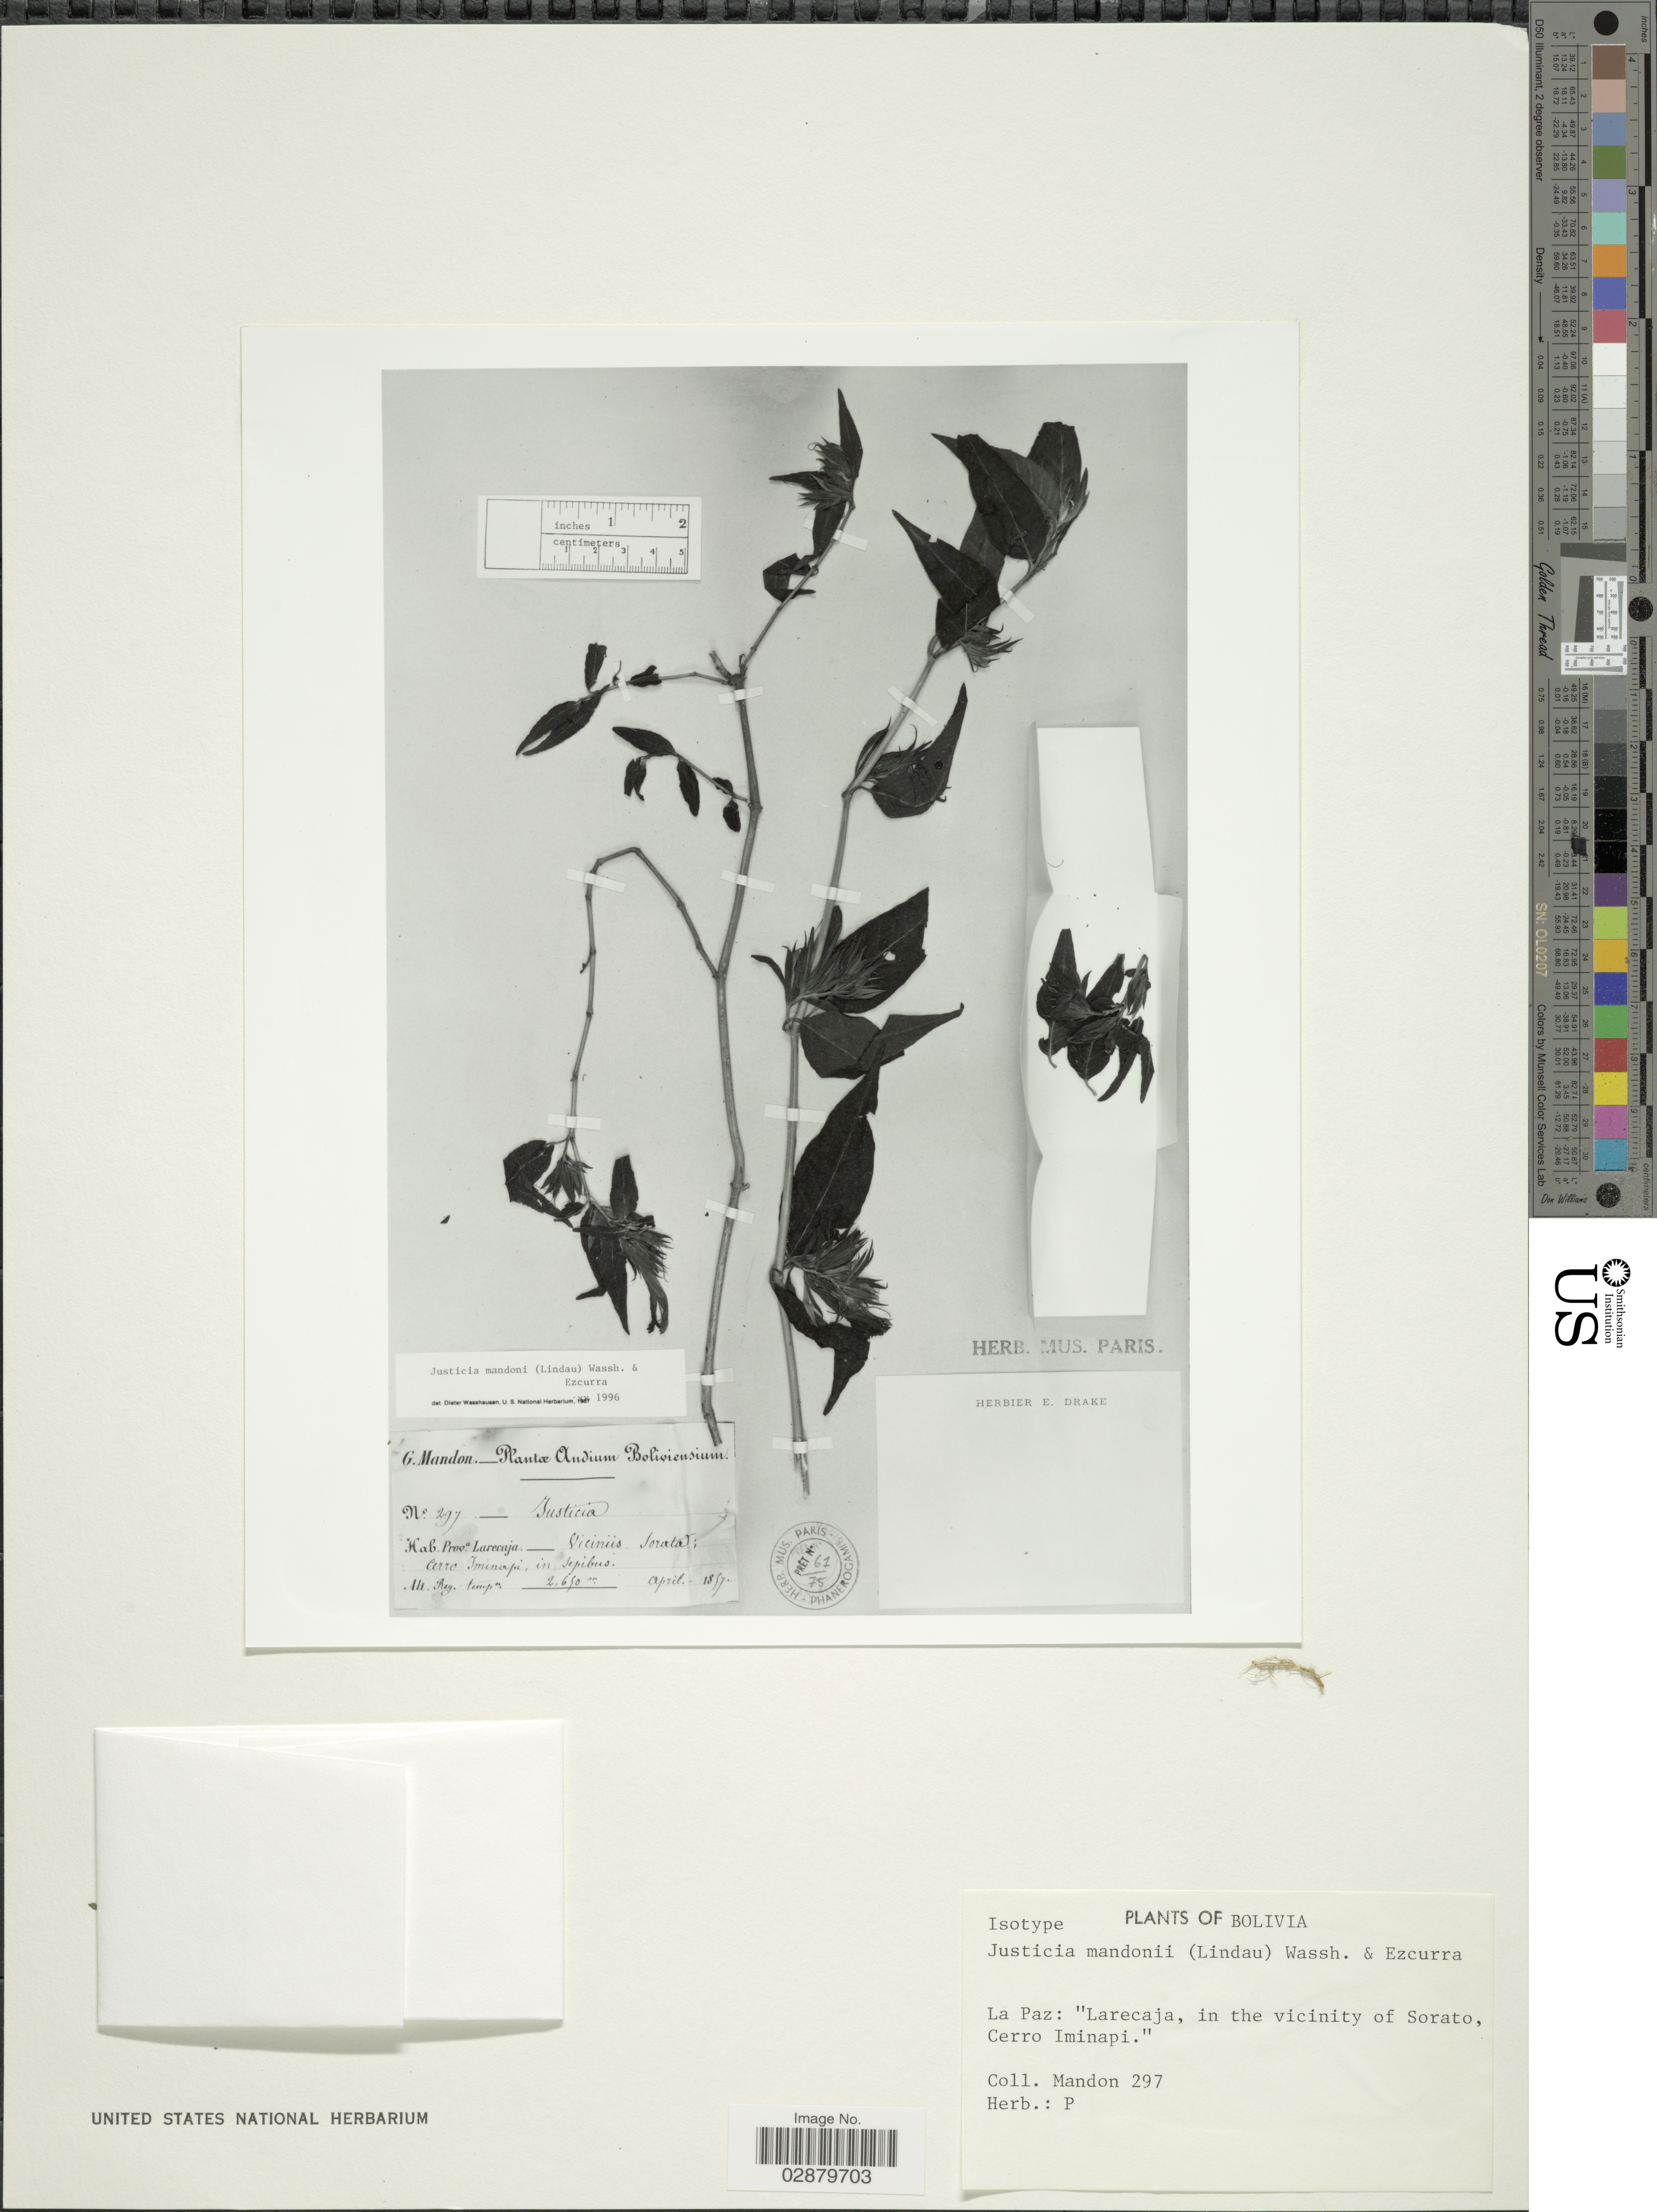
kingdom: Plantae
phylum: Tracheophyta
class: Magnoliopsida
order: Lamiales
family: Acanthaceae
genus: Justicia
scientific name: Justicia mandonii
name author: (Lindau) Wassh. & C. Ezcurra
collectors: G. Mandon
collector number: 297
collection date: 1857-04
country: Bolivia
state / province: La Paz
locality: Larecaja, in the vicinity of Sorato, Cerro Iminapi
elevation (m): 2650